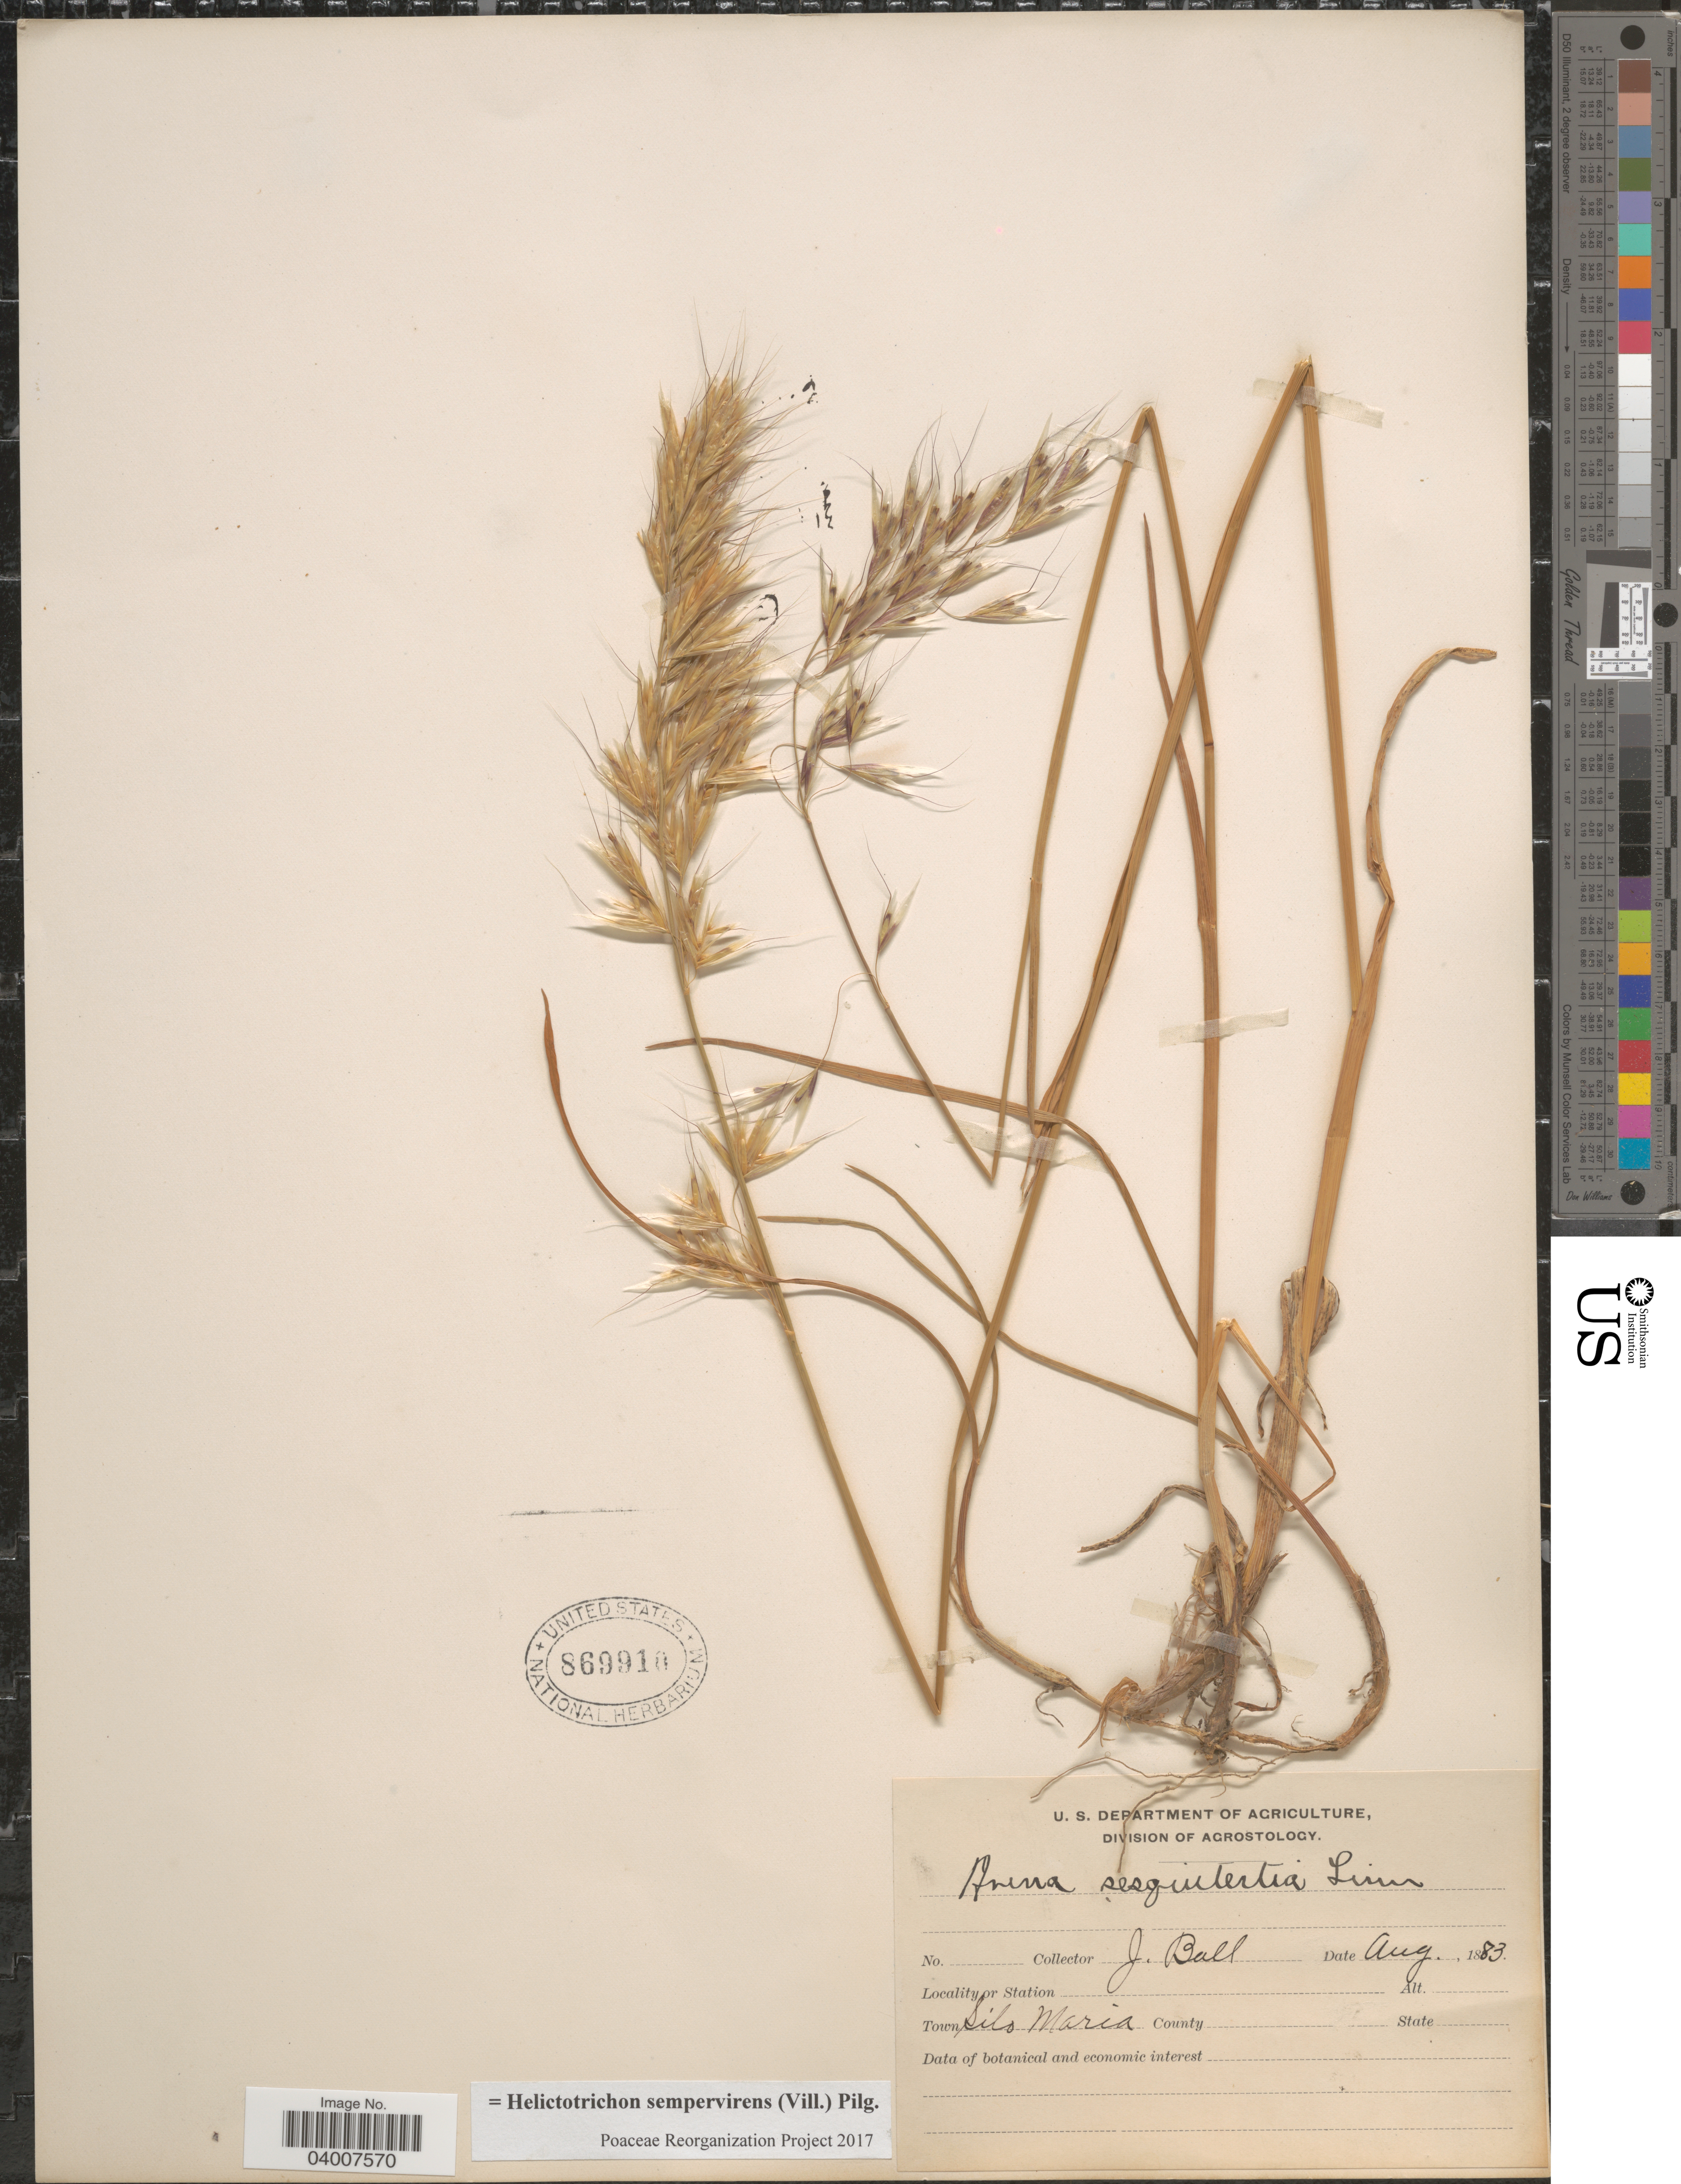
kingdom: Plantae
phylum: Tracheophyta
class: Liliopsida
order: Poales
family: Poaceae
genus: Avenula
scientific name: Avenula pubescens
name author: (Huds.) Dumort.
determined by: Soreng, Robert J., Research Associate (BOT), Smithsonian Institution - National Museum of Natural History (UNITED STATES)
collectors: J. Ball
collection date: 1883-08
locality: Town Silo Maria.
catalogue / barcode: US 869910